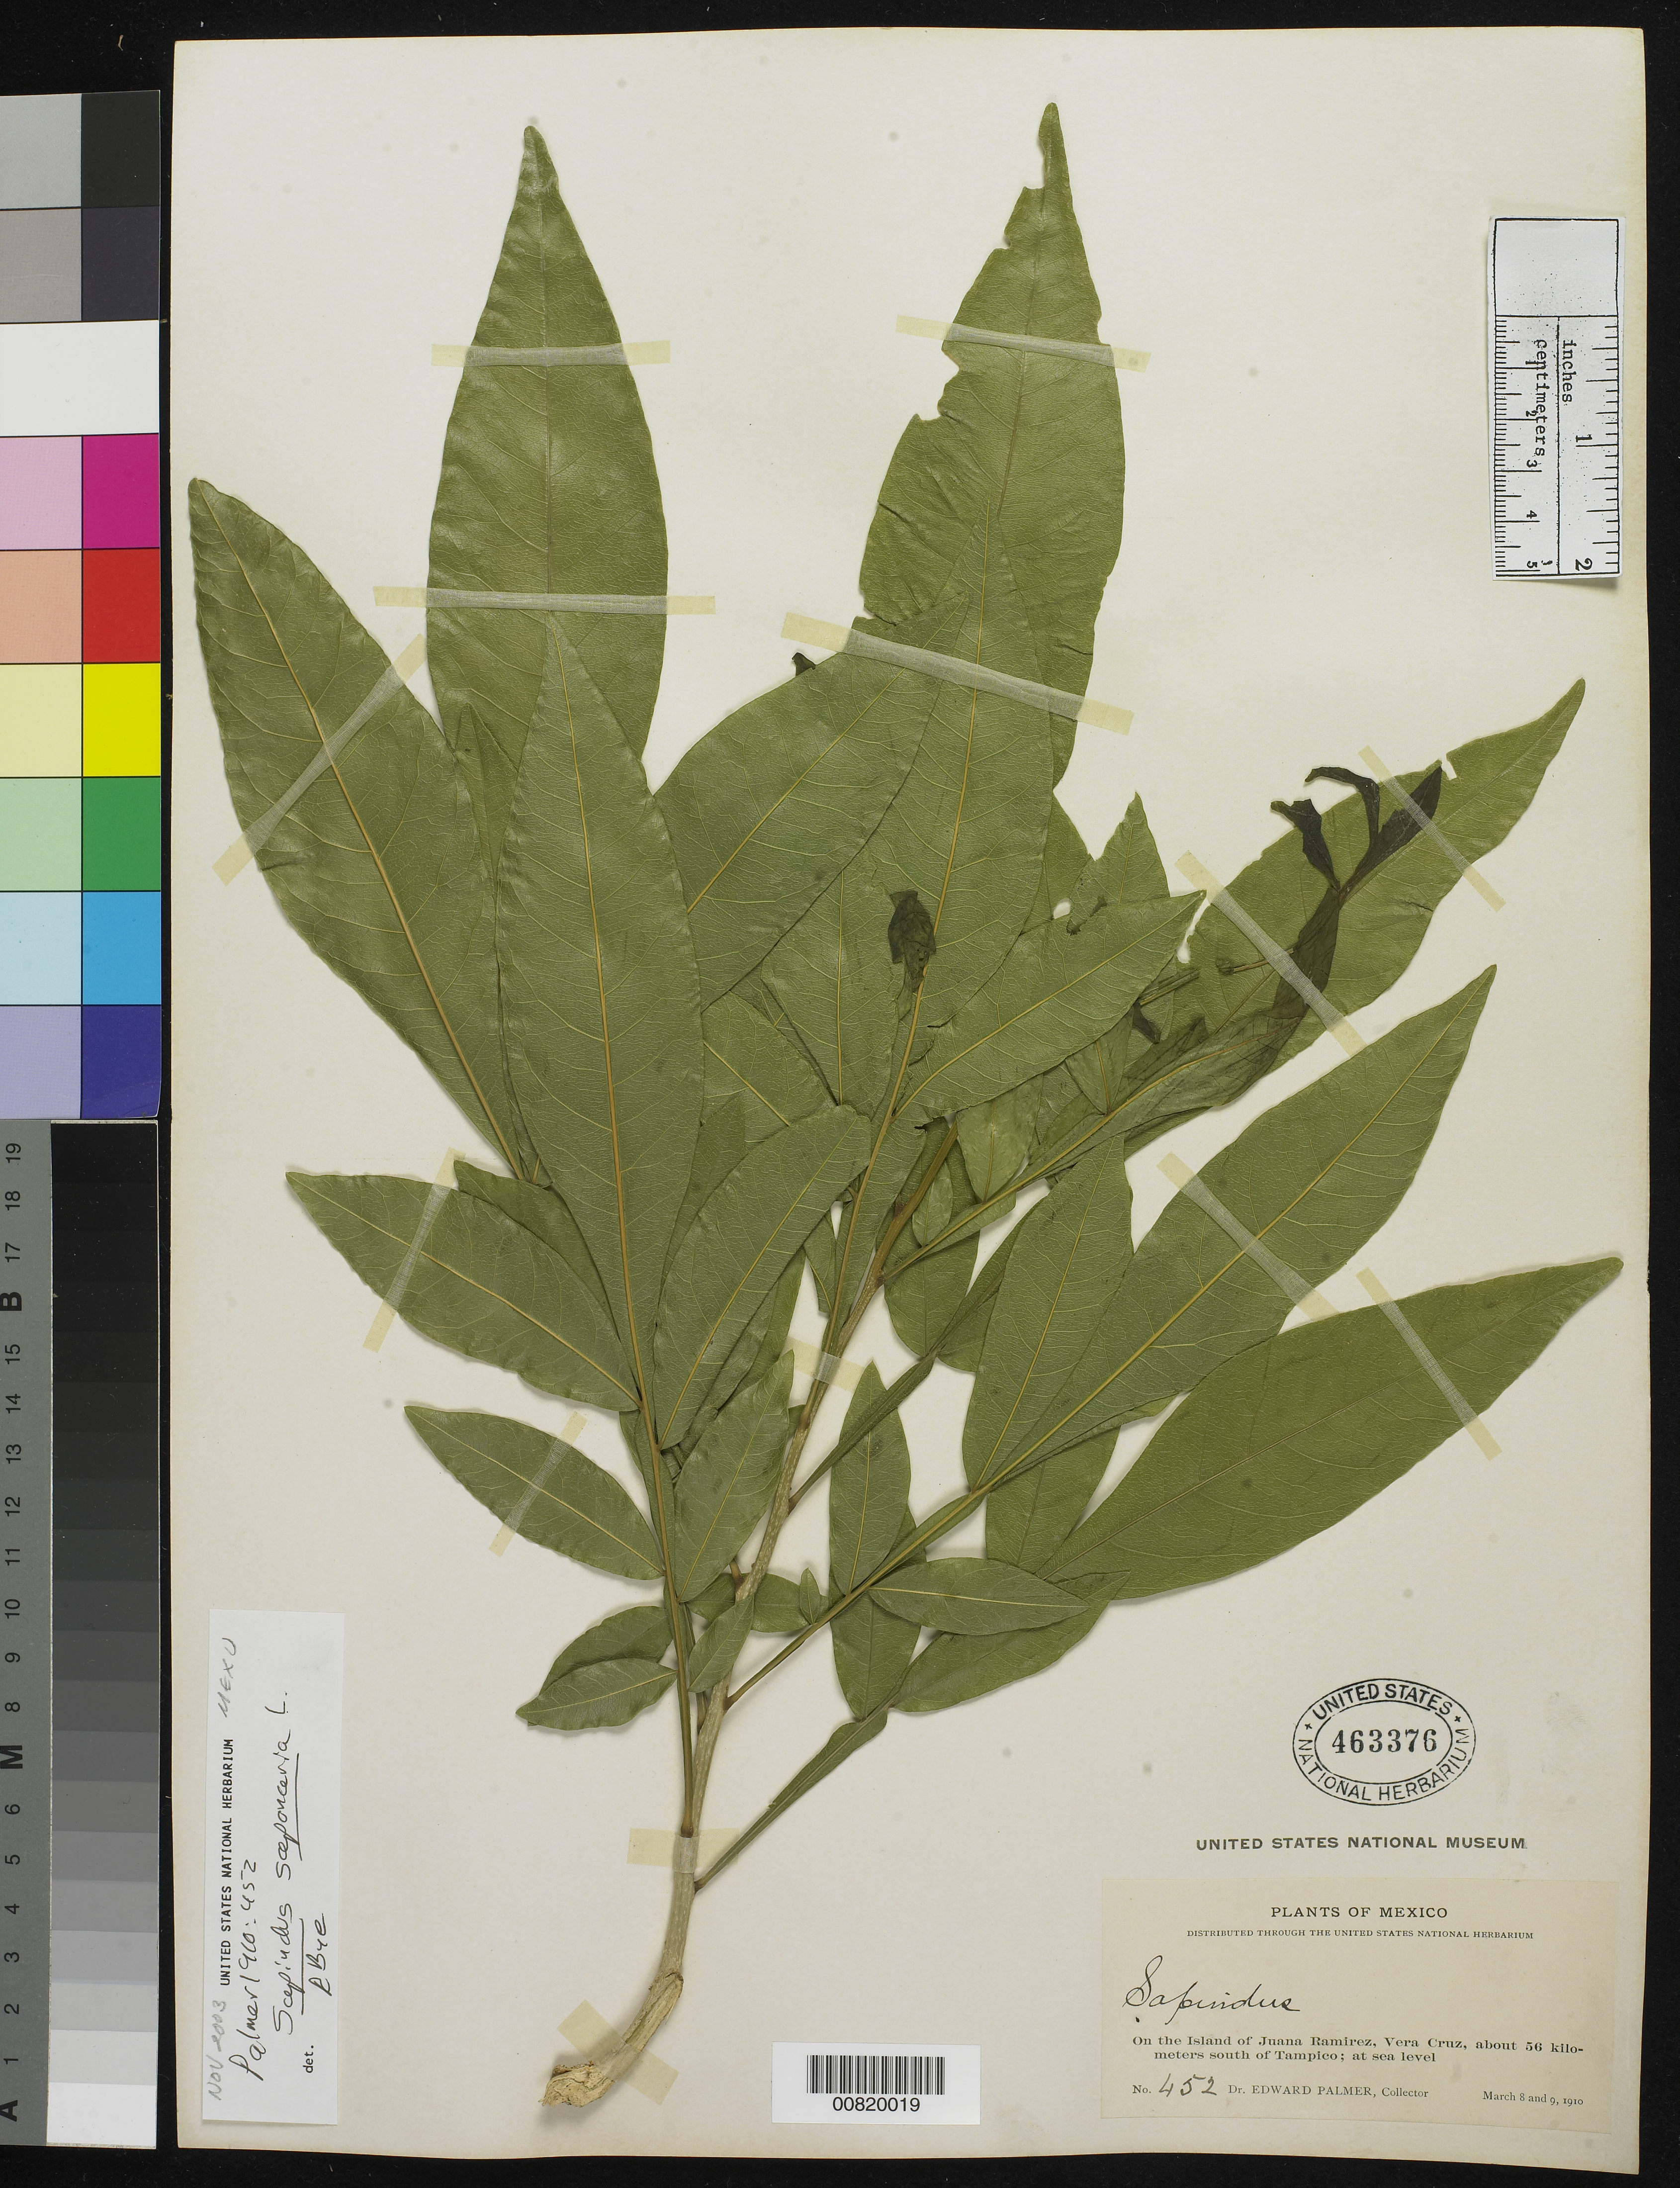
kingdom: Plantae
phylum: Tracheophyta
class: Magnoliopsida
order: Sapindales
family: Sapindaceae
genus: Sapindus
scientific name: Sapindus saponaria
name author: L.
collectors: E. Palmer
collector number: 452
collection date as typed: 08 Mar 1910 to 09 Mar 1910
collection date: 1910-03-08/1910-03-09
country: Mexico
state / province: Veracruz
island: Juana Ramírez I.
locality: On the Island of Juana Ramírez, Veracruz, about 56 kilometers south of Tampico.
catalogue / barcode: US 463376